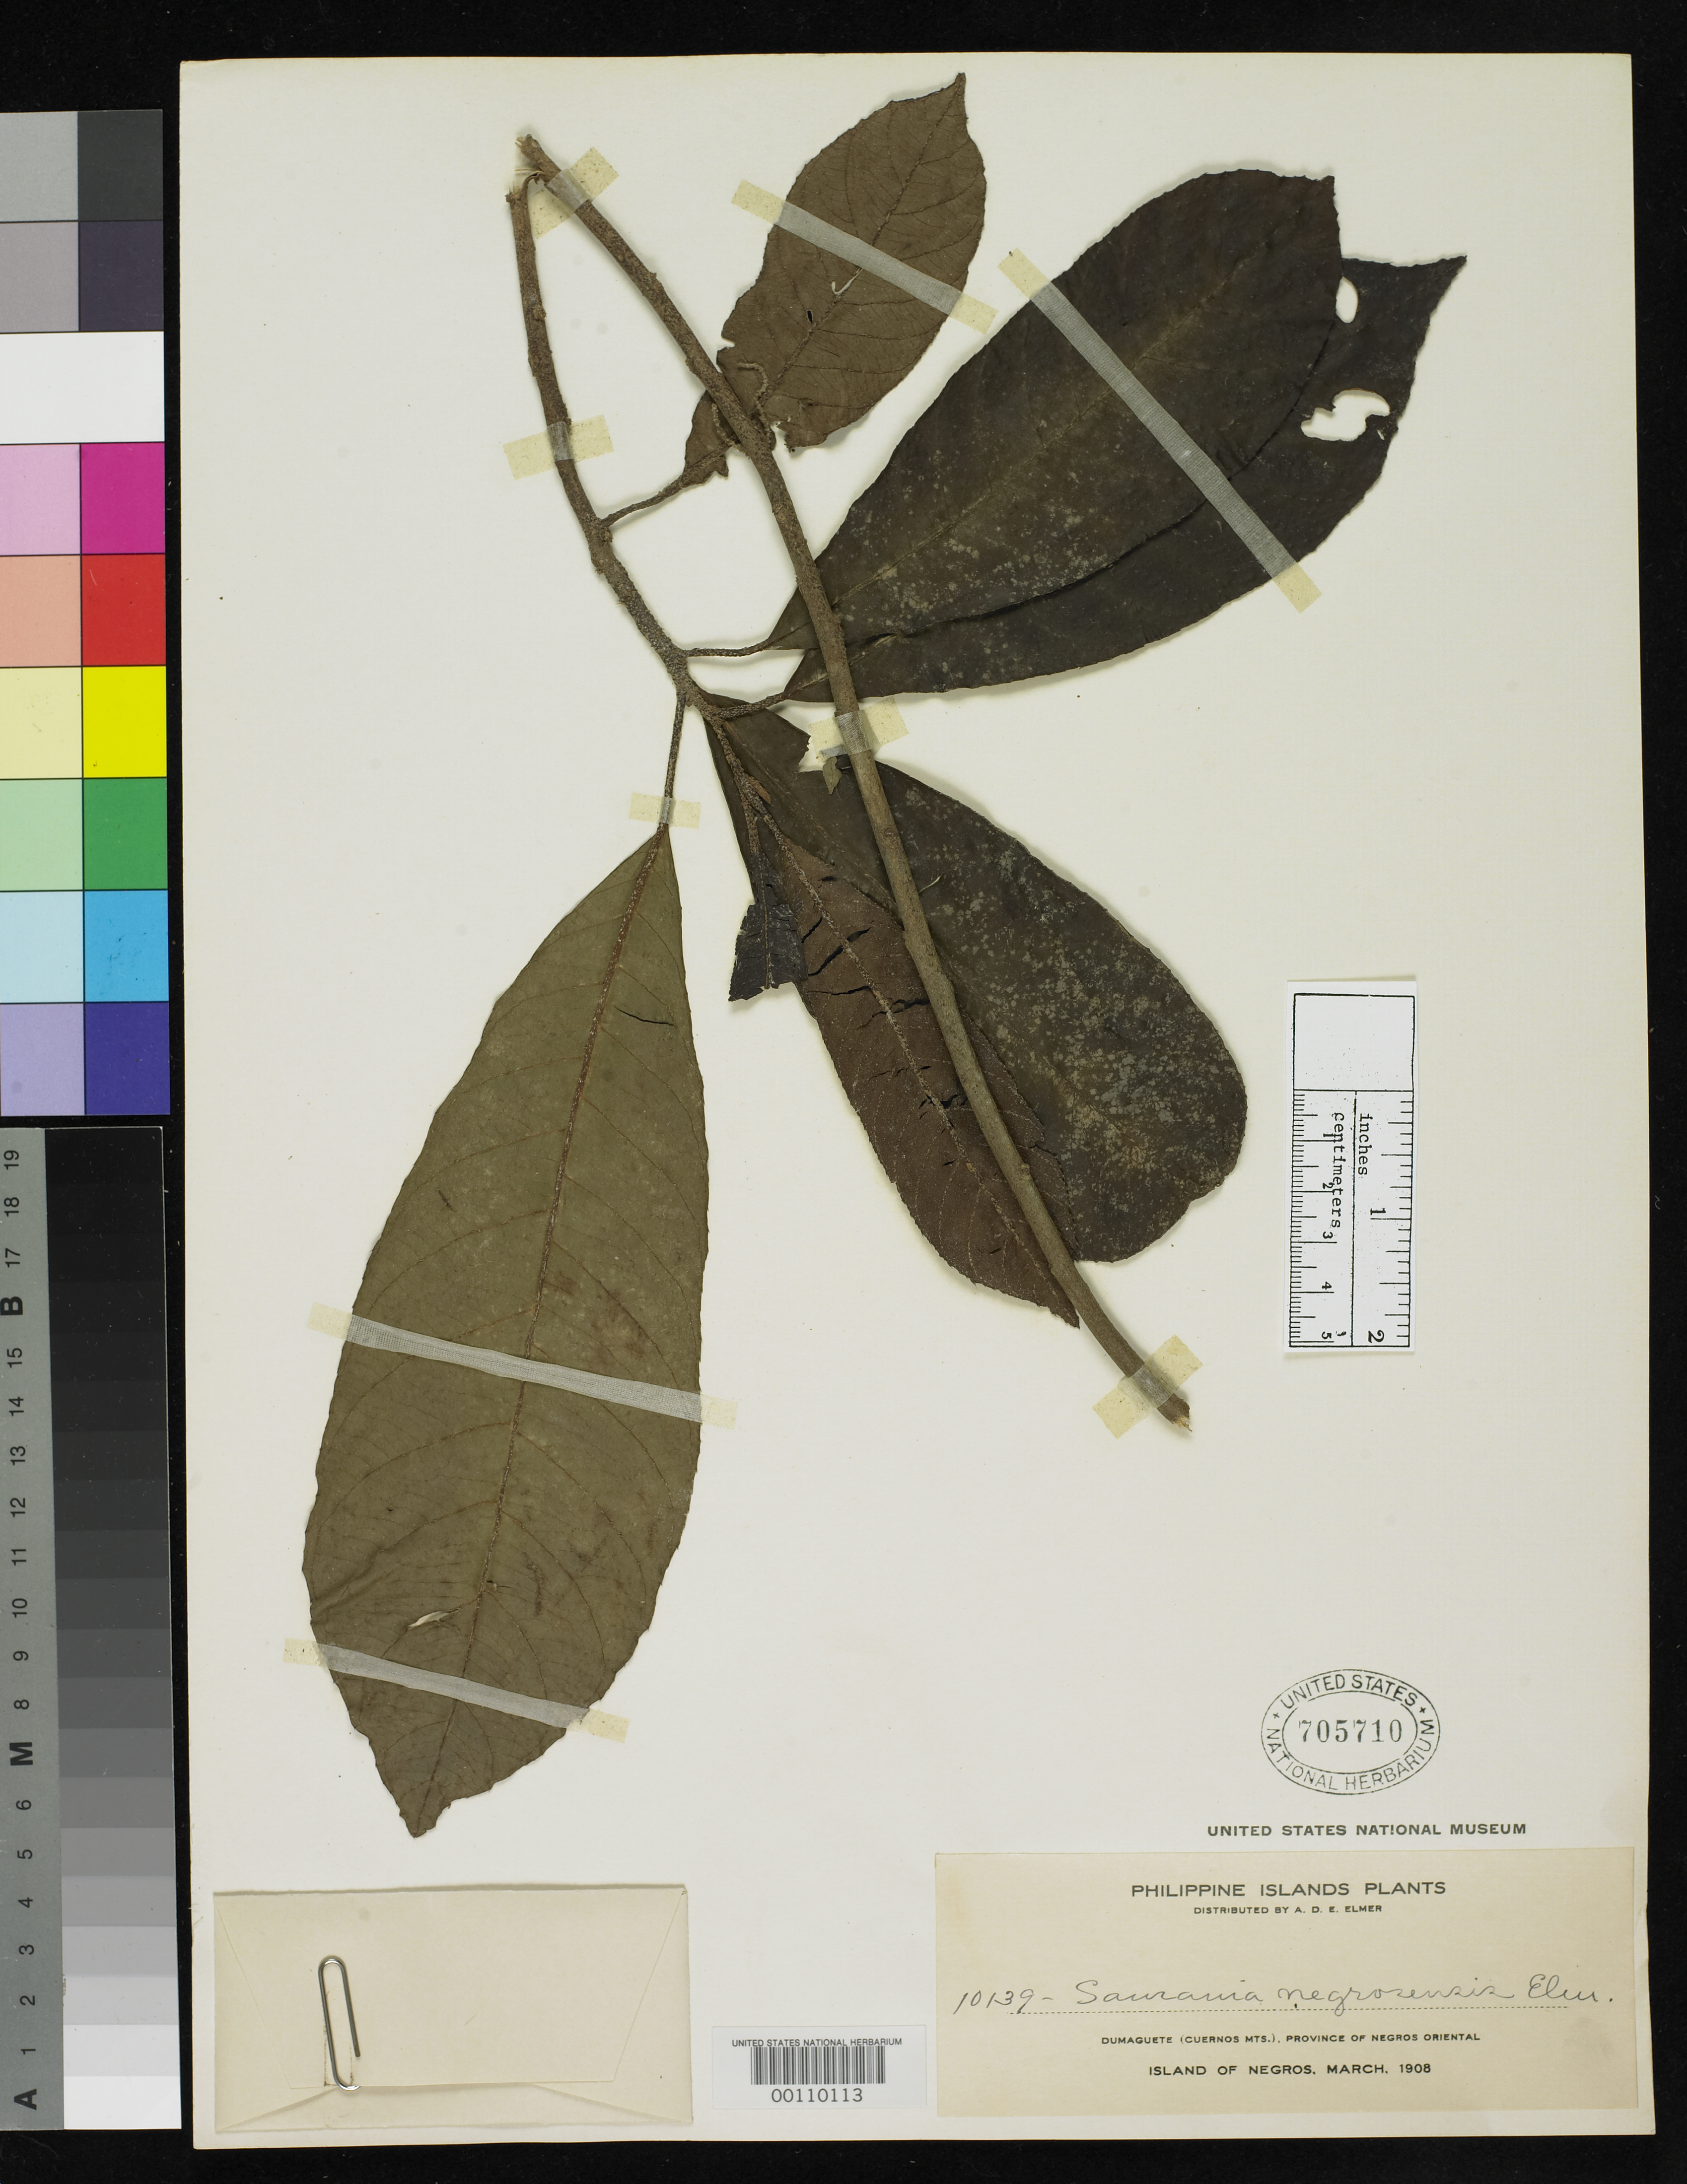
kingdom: Plantae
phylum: Tracheophyta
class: Magnoliopsida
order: Ericales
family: Actinidiaceae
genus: Saurauia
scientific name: Saurauia negrosensis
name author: Elmer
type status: Isotype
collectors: A. D. E. Elmer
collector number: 10139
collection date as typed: May 1908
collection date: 1908-05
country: Philippines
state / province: Central Visayas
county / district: Negros Oriental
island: Negros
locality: Dumaguete; Bonyao River; alt. 1500 Ft.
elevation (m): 457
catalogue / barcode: US 705710